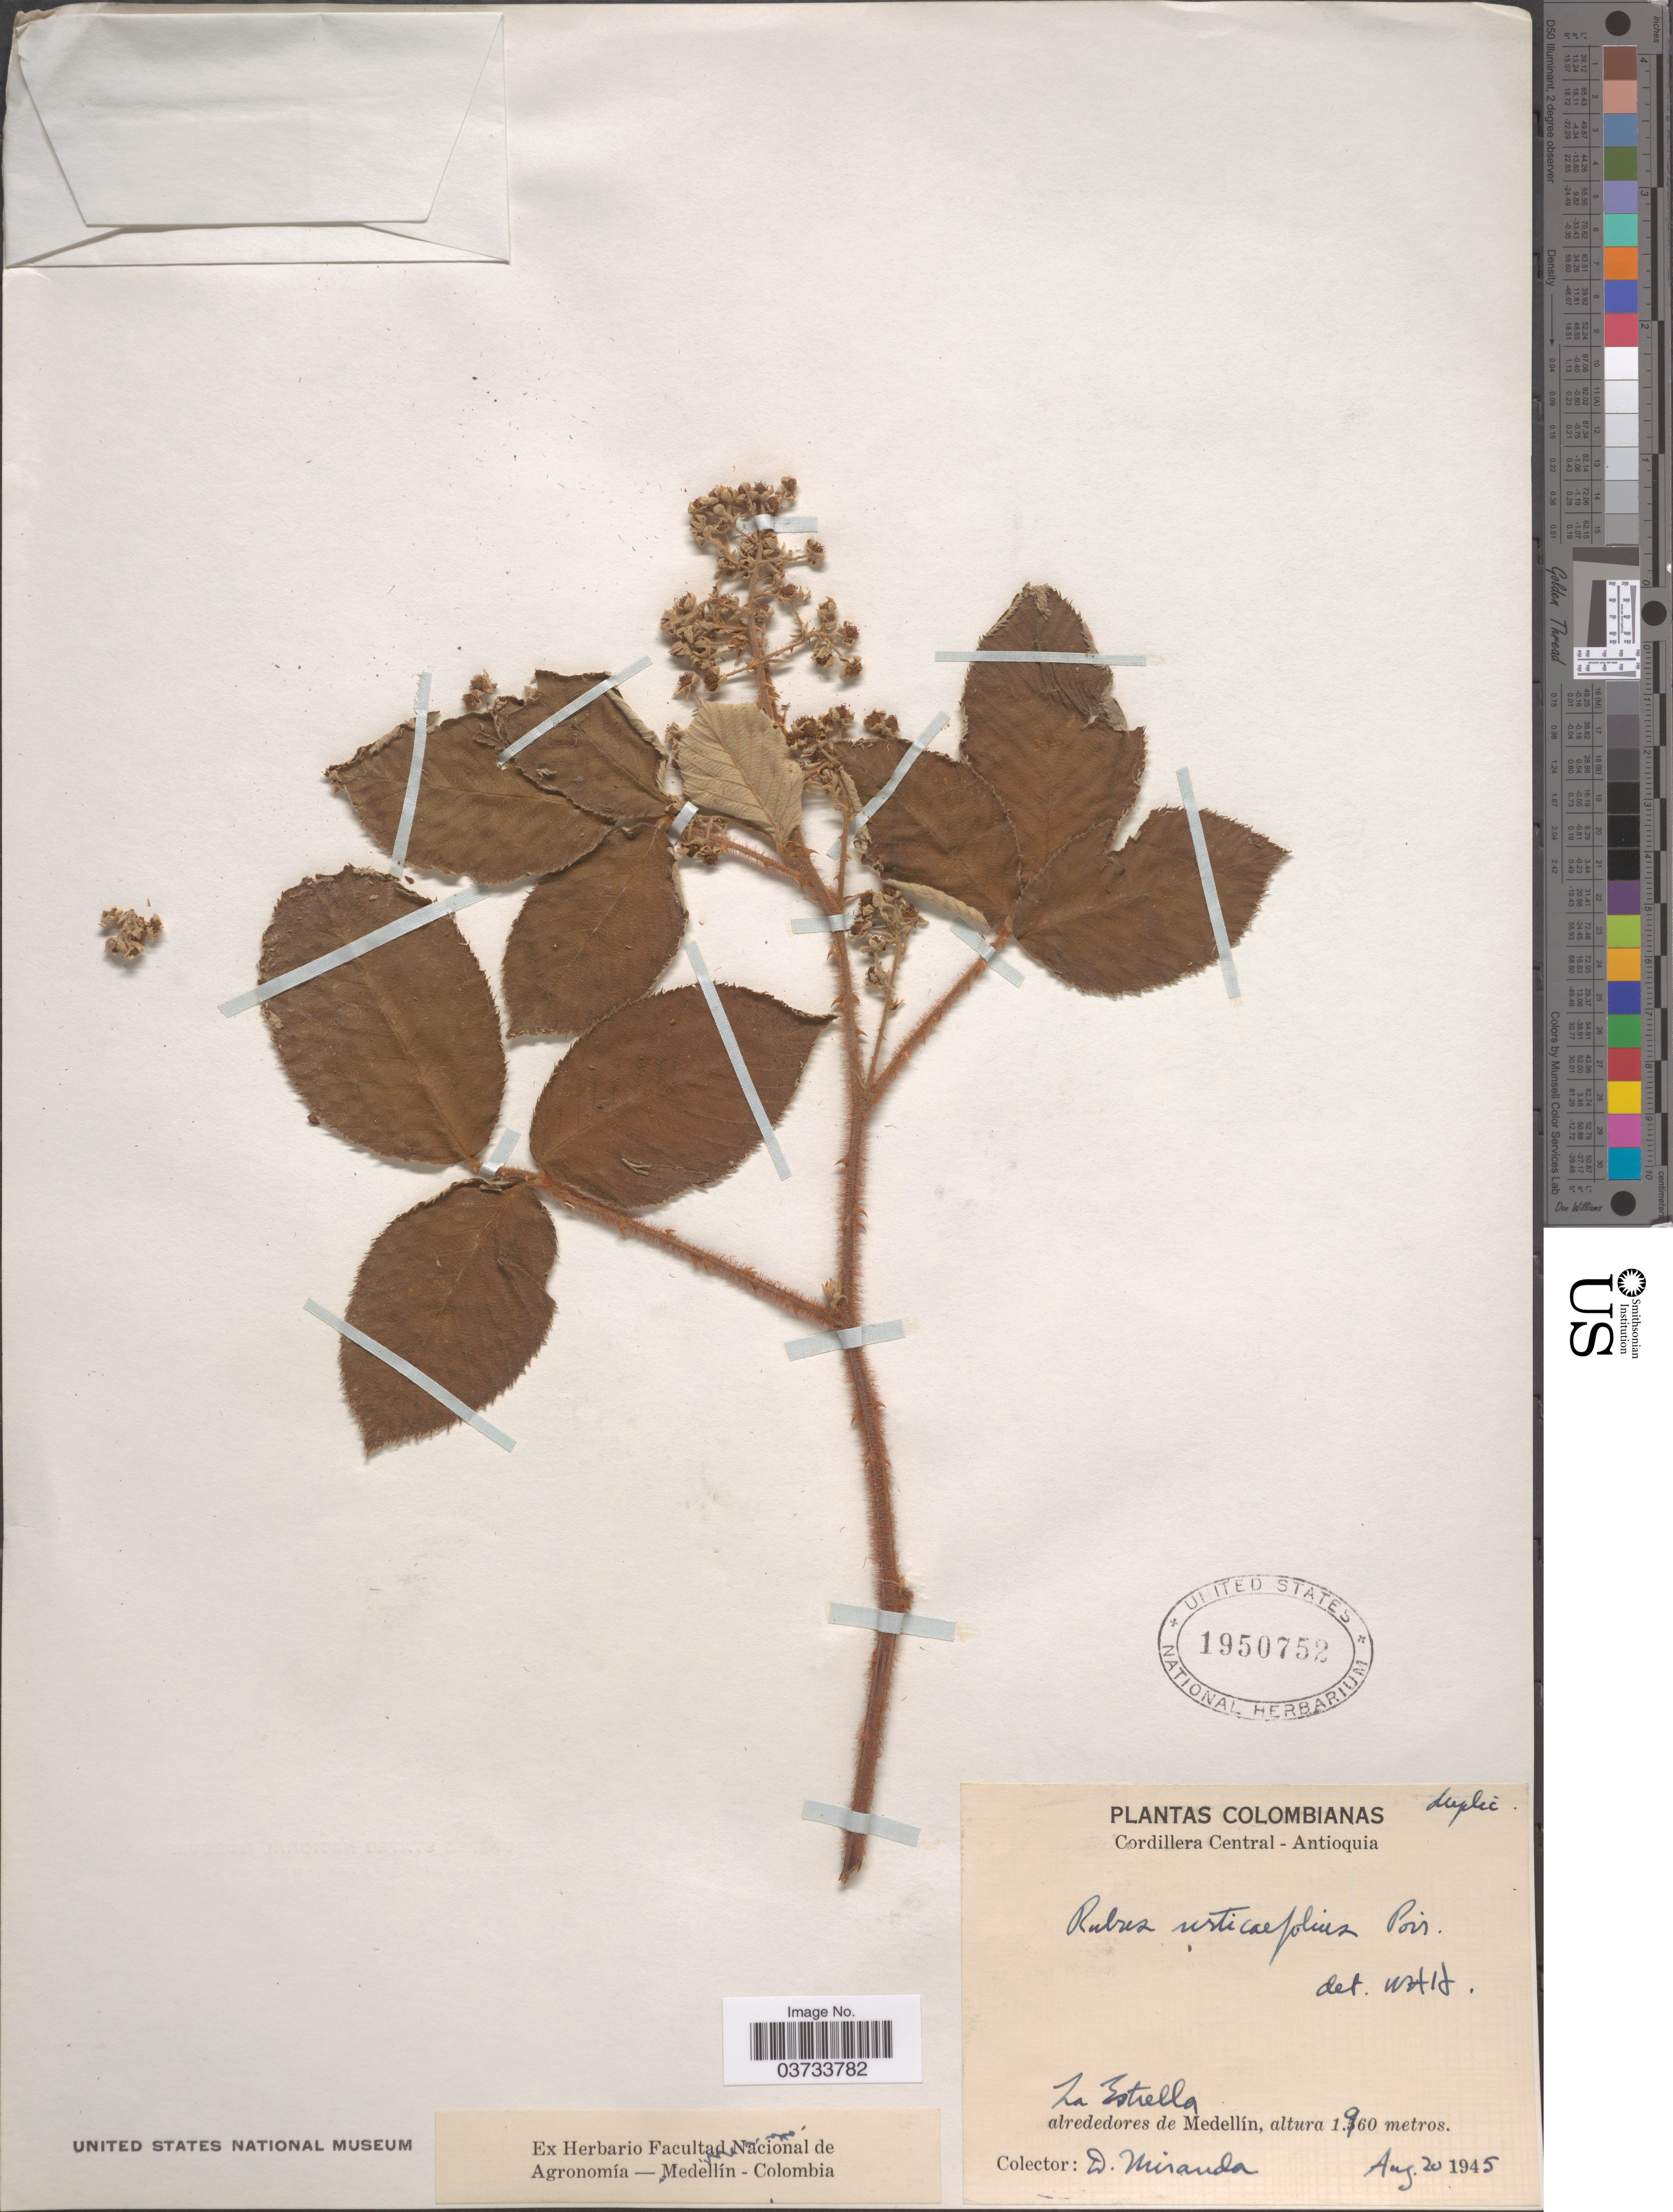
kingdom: Plantae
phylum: Tracheophyta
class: Magnoliopsida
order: Rosales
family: Rosaceae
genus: Rubus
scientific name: Rubus urticifolius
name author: Poir.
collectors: D. Miranda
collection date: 1945-08-20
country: Colombia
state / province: Antioquia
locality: Cordillera Central. La Estrella, alrededores de Medellín.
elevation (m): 1960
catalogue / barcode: US 1950752